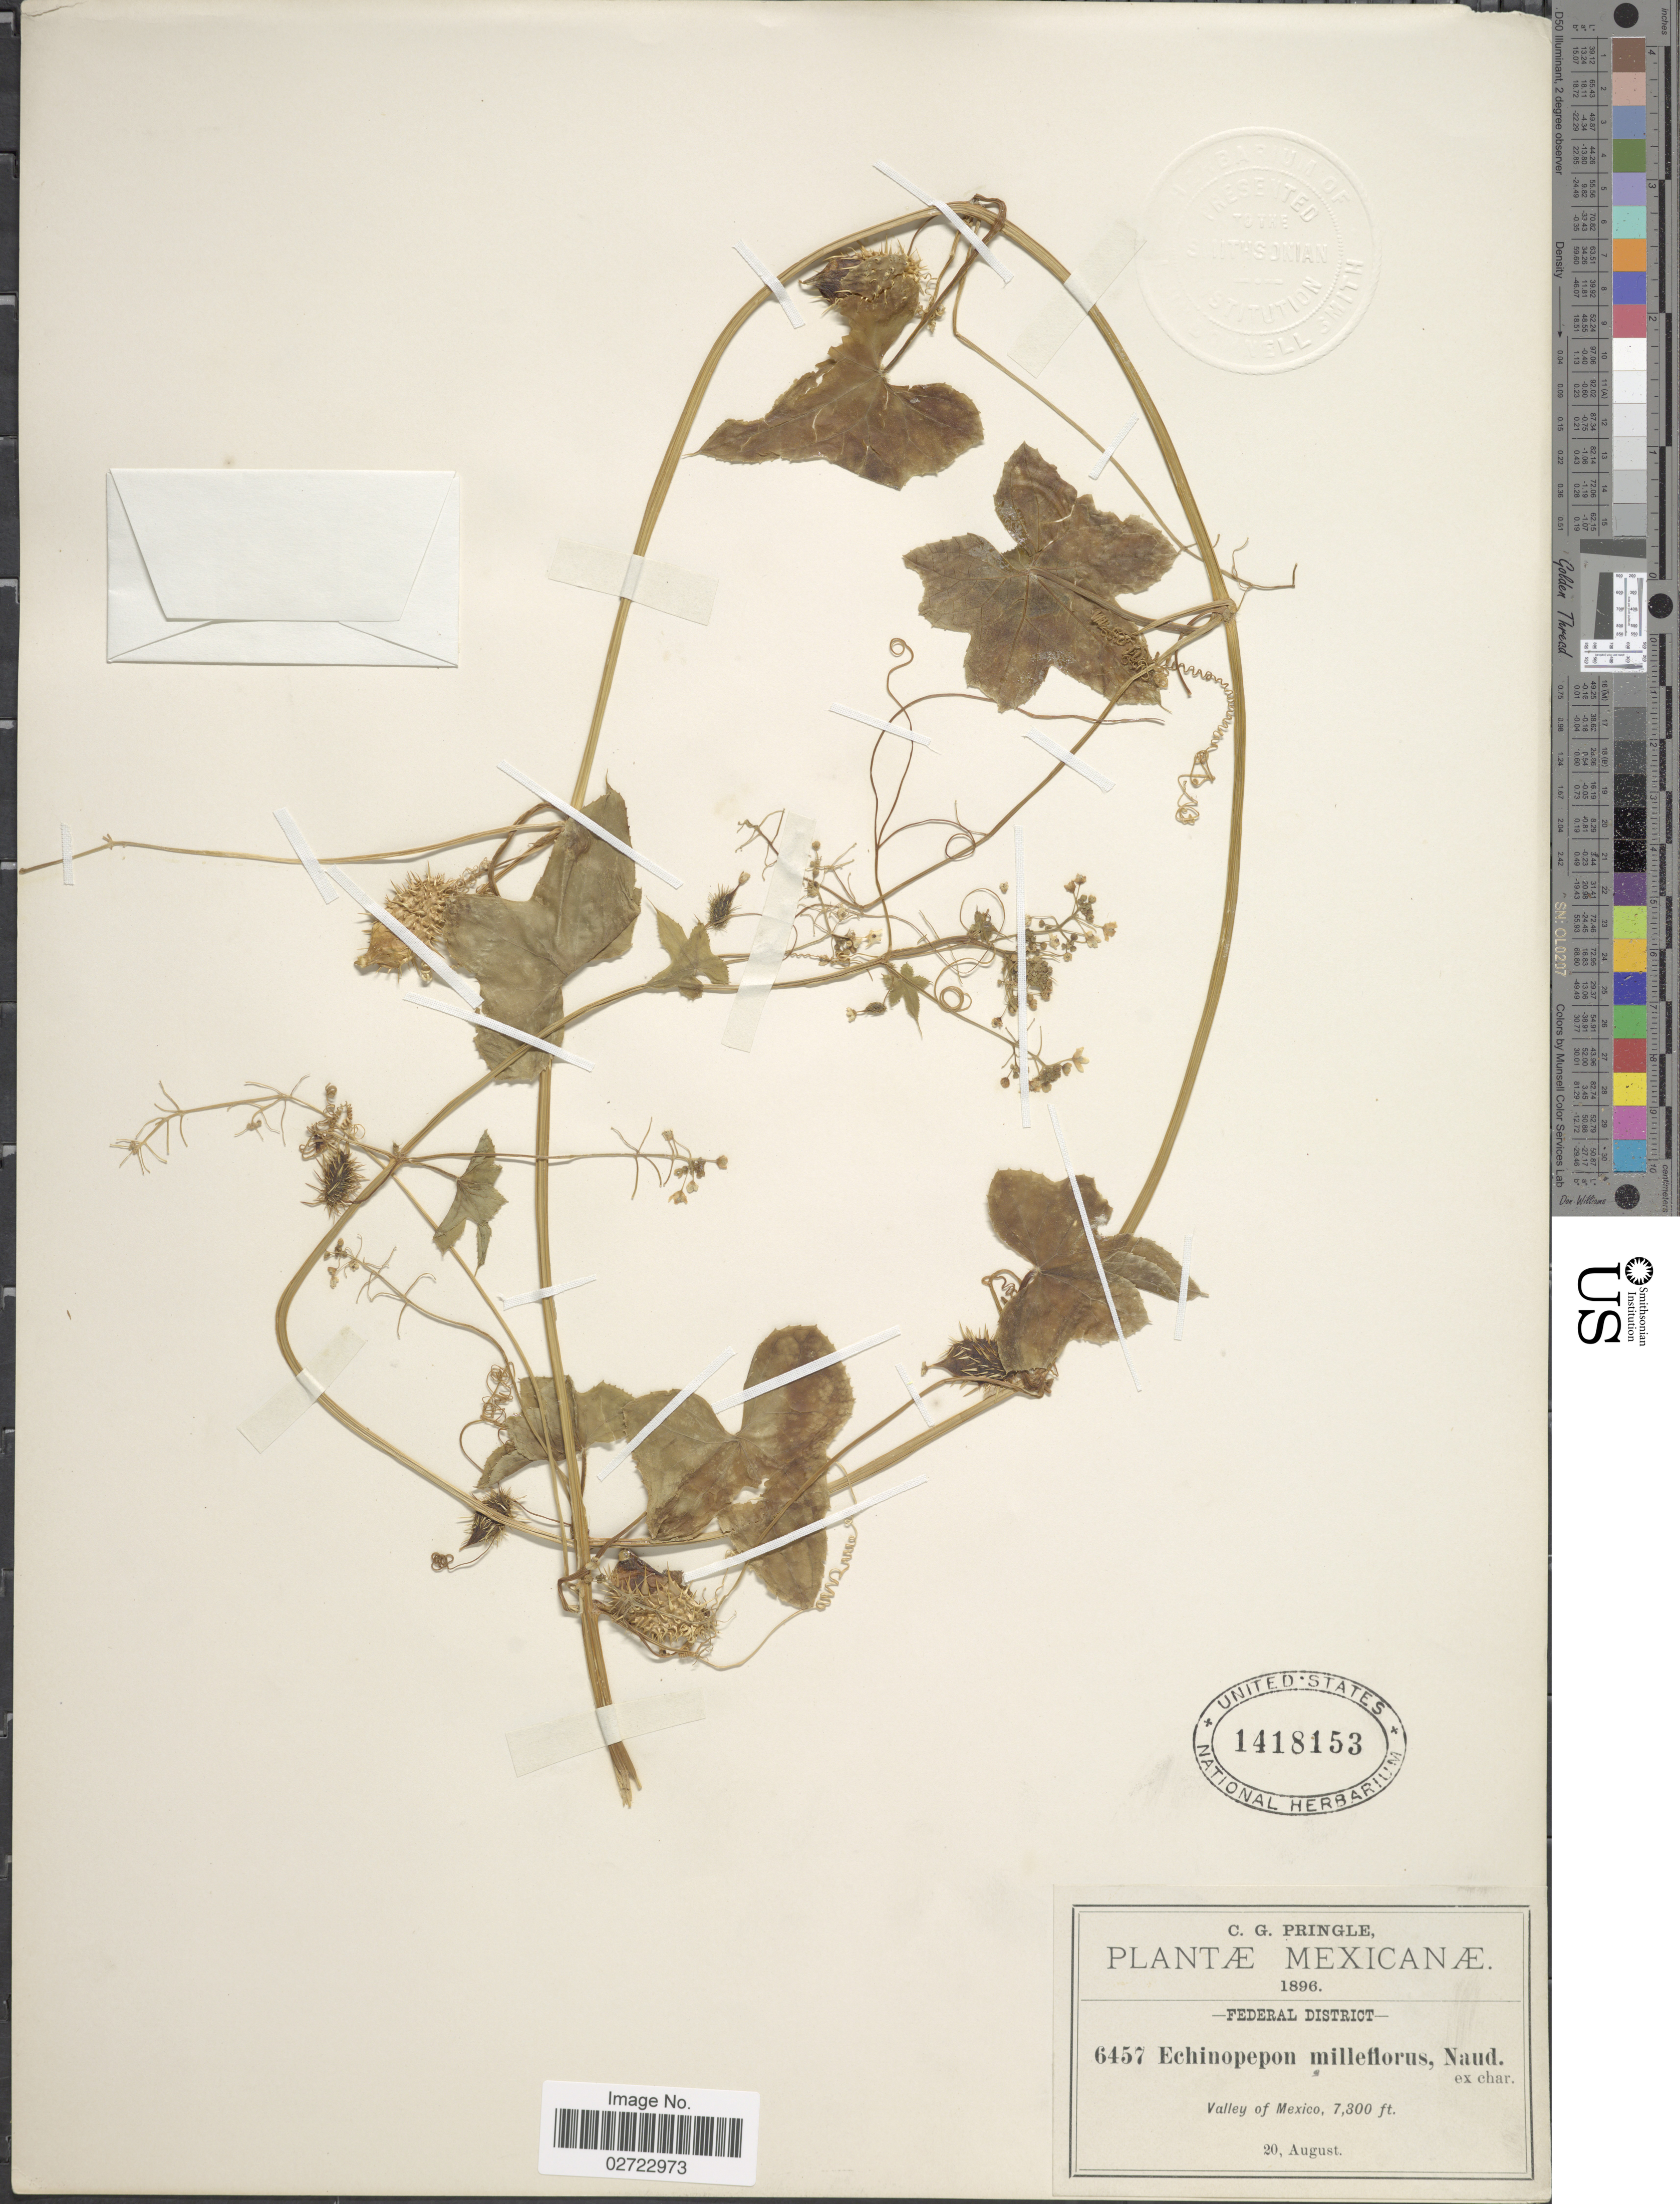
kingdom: Plantae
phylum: Tracheophyta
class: Magnoliopsida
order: Cucurbitales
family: Cucurbitaceae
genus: Echinopepon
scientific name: Echinopepon milleflorus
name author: Naudin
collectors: C. G. Pringle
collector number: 6457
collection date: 1896-08-20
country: Mexico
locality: Federal District, Valley of Mexico.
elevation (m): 2225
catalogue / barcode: US 1418153